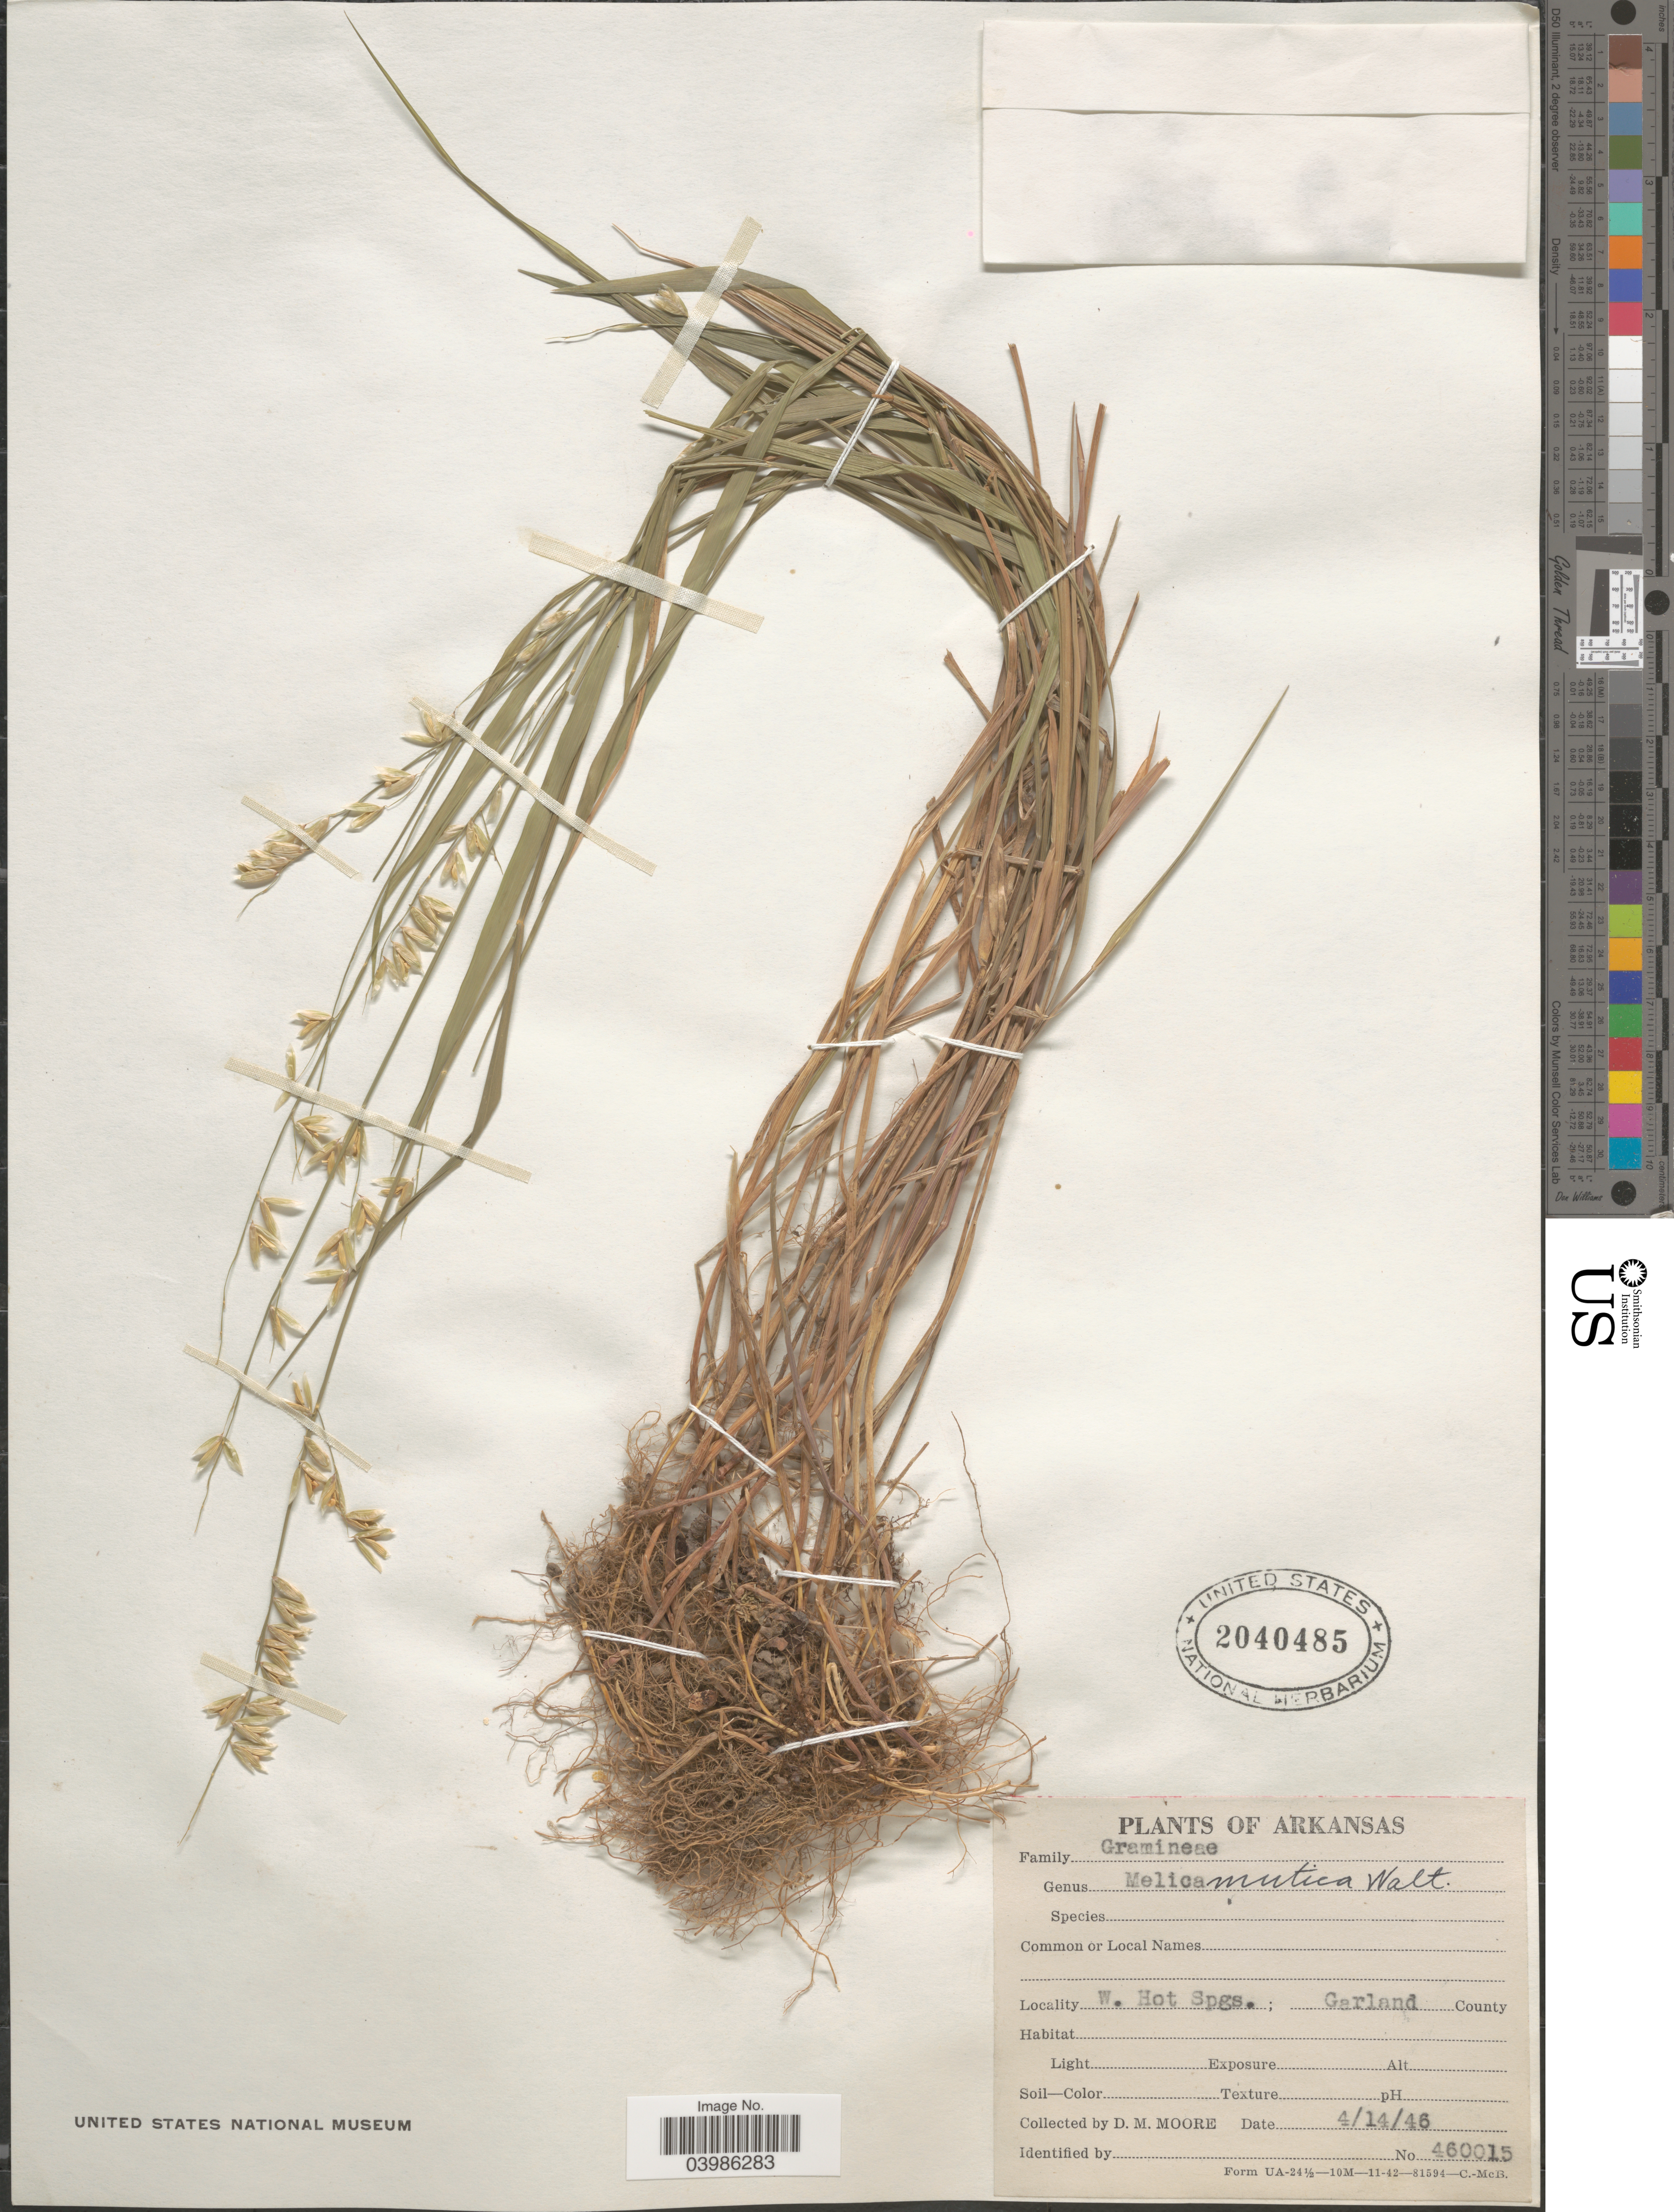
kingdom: Plantae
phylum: Tracheophyta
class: Liliopsida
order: Poales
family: Poaceae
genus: Melica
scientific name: Melica mutica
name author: Walter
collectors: D. Moore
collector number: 460015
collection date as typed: Transcribed d/m/y: 14/4/46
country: United States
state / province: Arkansas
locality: W. Hot Springs; Garland County.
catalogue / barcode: US 2040485